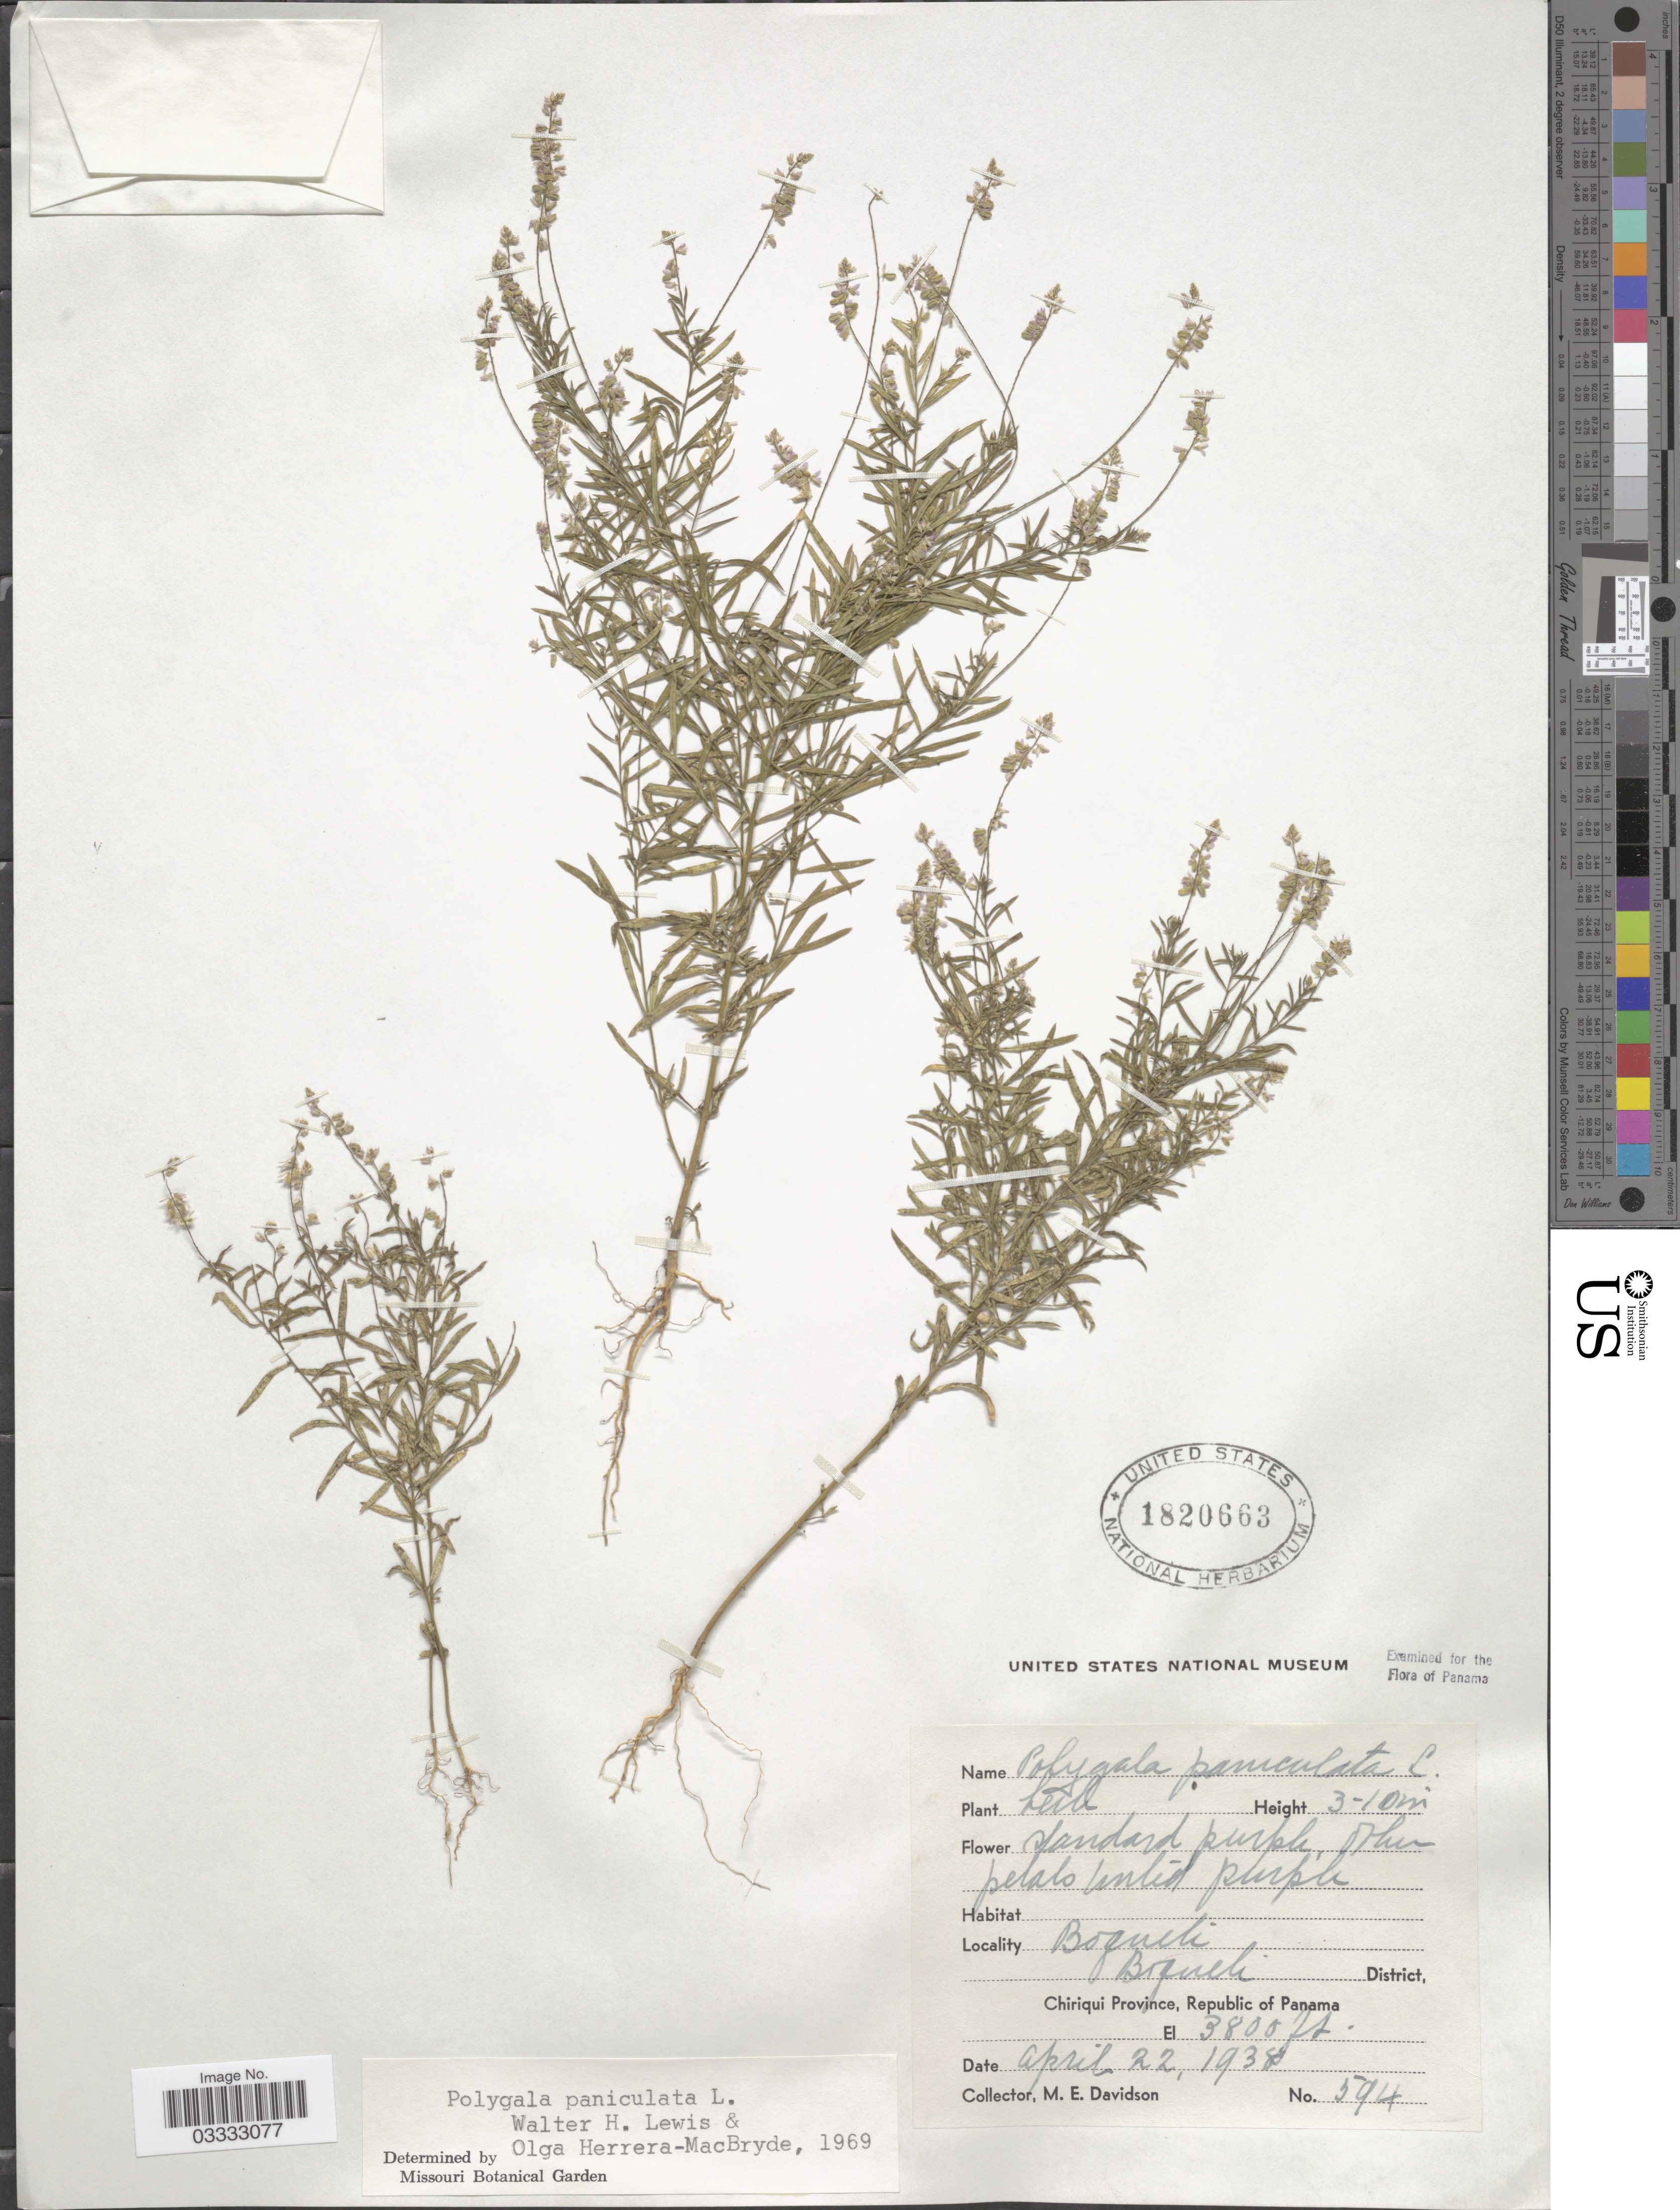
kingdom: Plantae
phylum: Tracheophyta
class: Magnoliopsida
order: Fabales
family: Polygalaceae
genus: Polygala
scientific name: Polygala paniculata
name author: L.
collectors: M. E. Davidson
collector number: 594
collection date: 1938-04-22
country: Panama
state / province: Chiriqui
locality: Boquete, Boquete District.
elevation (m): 1158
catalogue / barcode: US 1820663